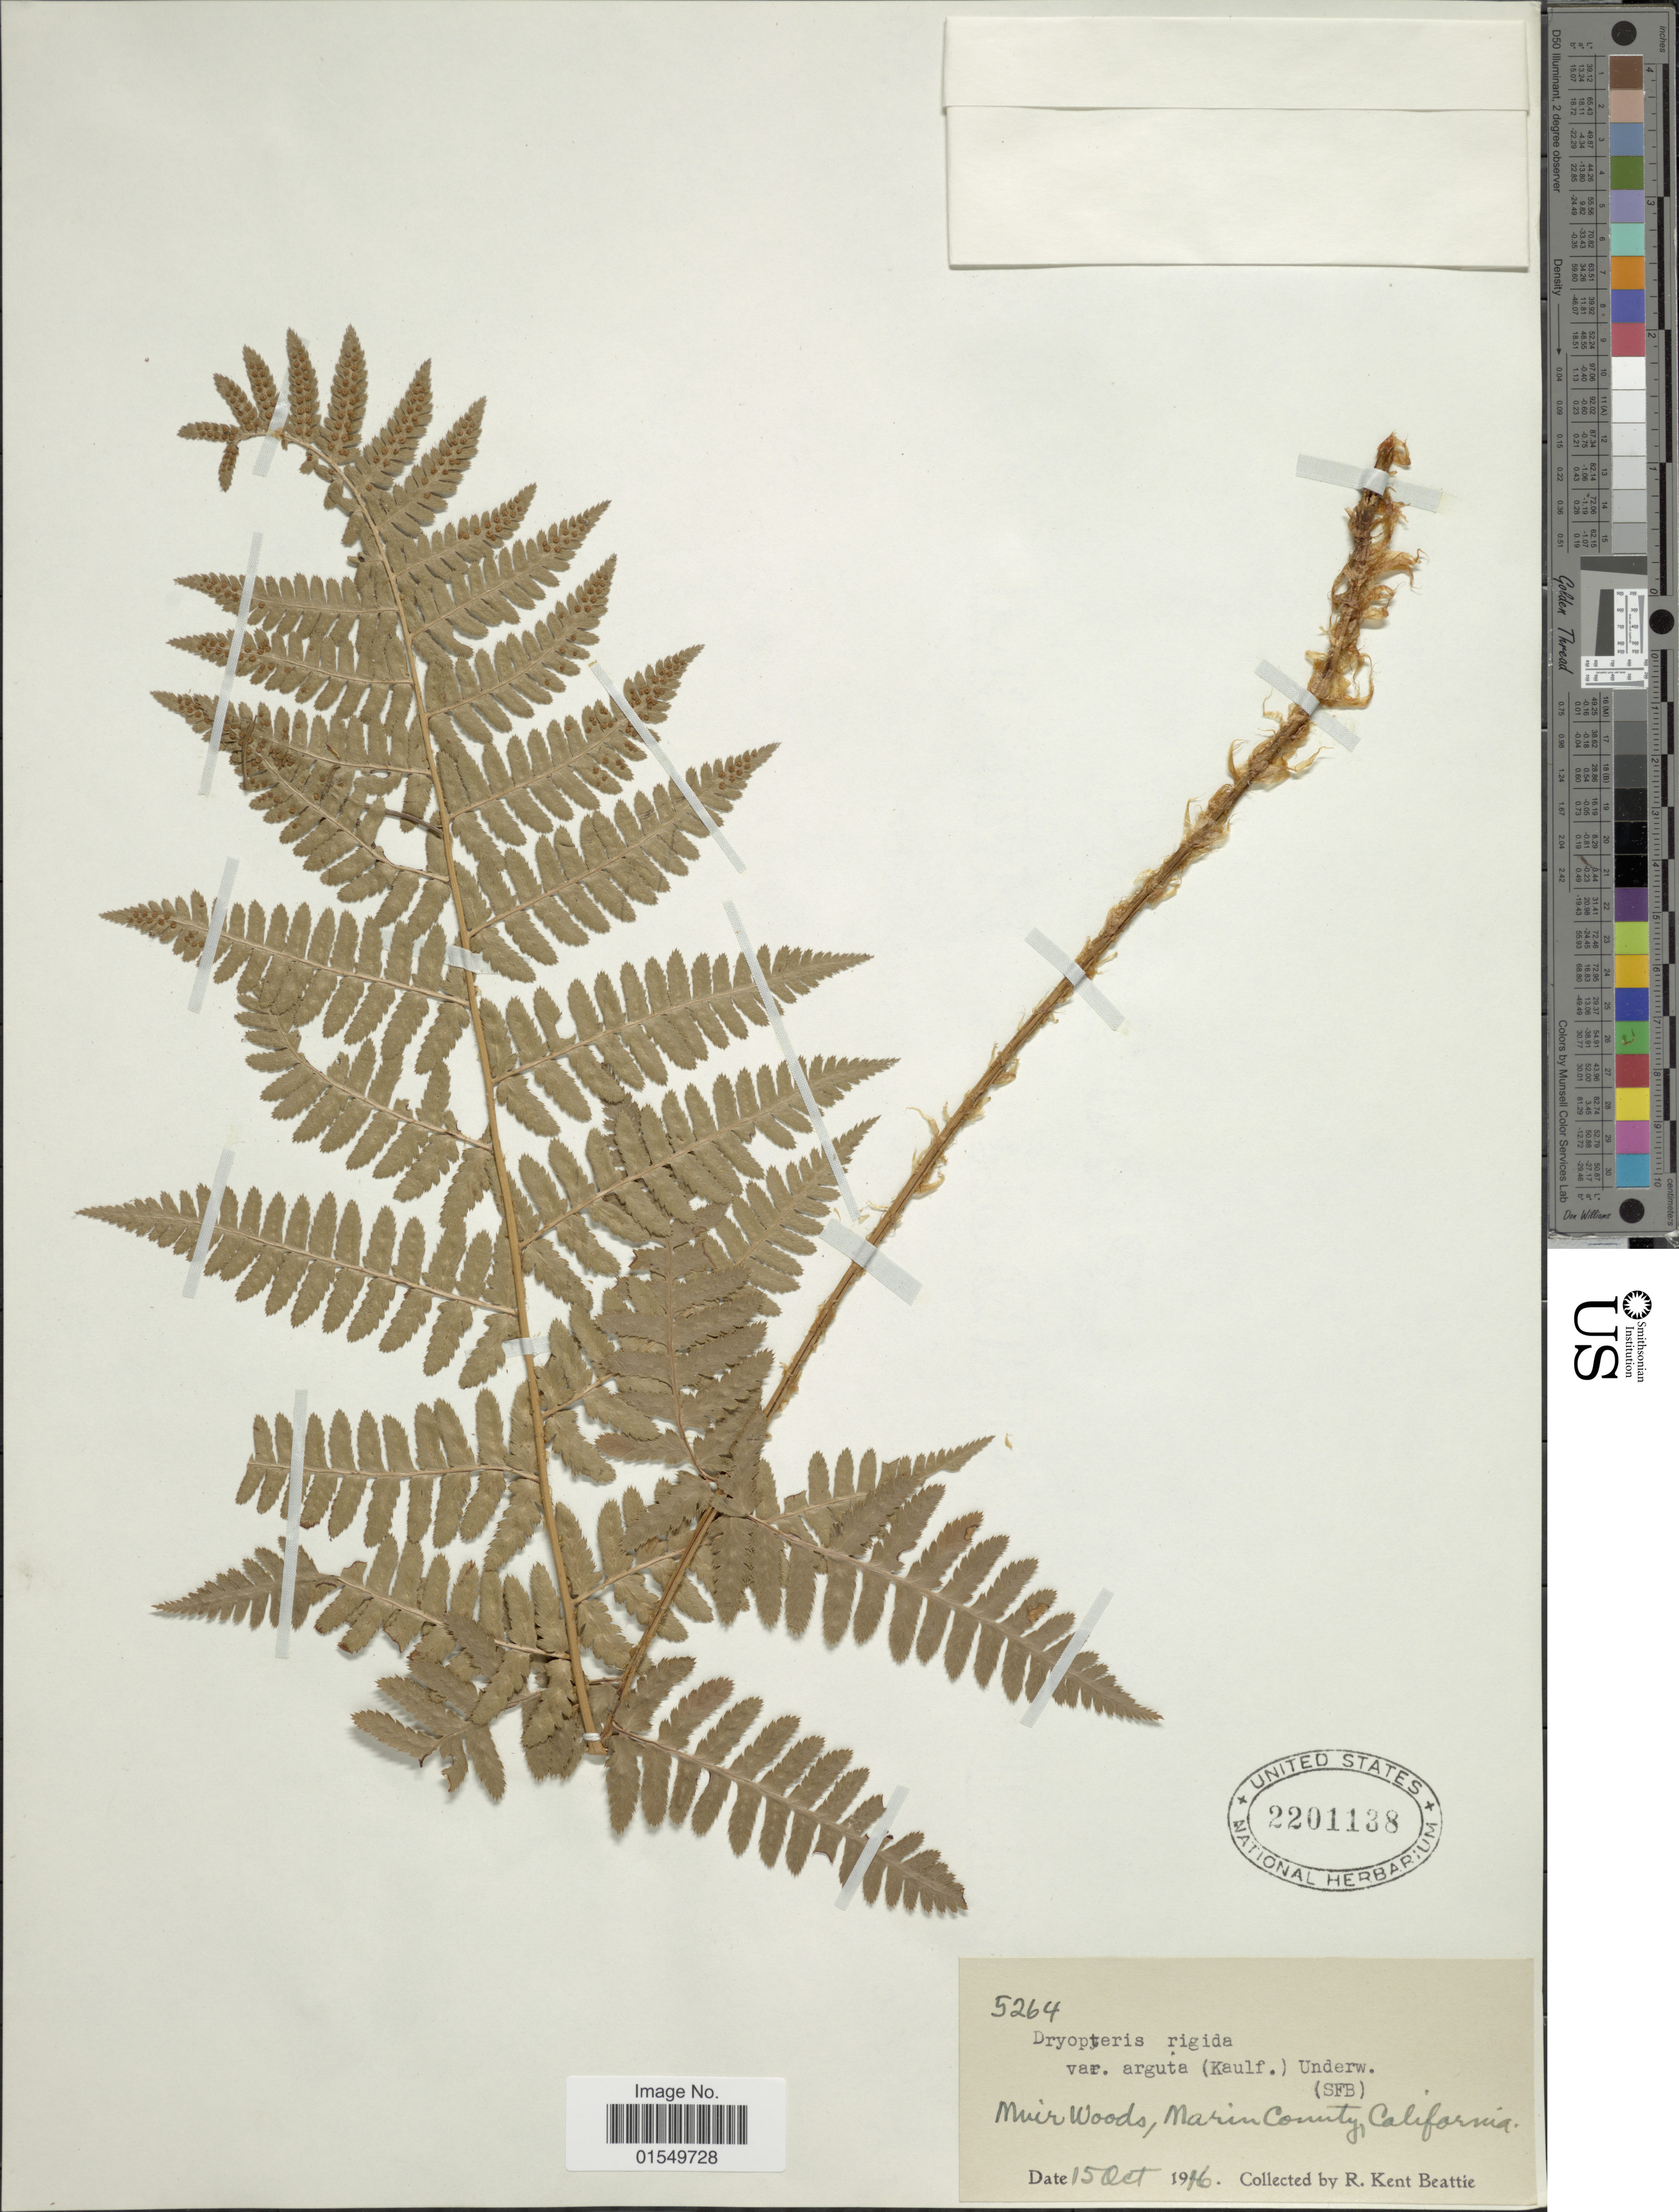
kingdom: Plantae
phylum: Tracheophyta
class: Polypodiopsida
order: Polypodiales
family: Dryopteridaceae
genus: Dryopteris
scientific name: Dryopteris arguta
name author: (Kaulf.) Maxon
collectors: R. K. Beattie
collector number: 5264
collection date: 1916-10-15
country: United States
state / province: California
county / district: Marin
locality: Muir Woods, Marin County, California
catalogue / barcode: US 2201138